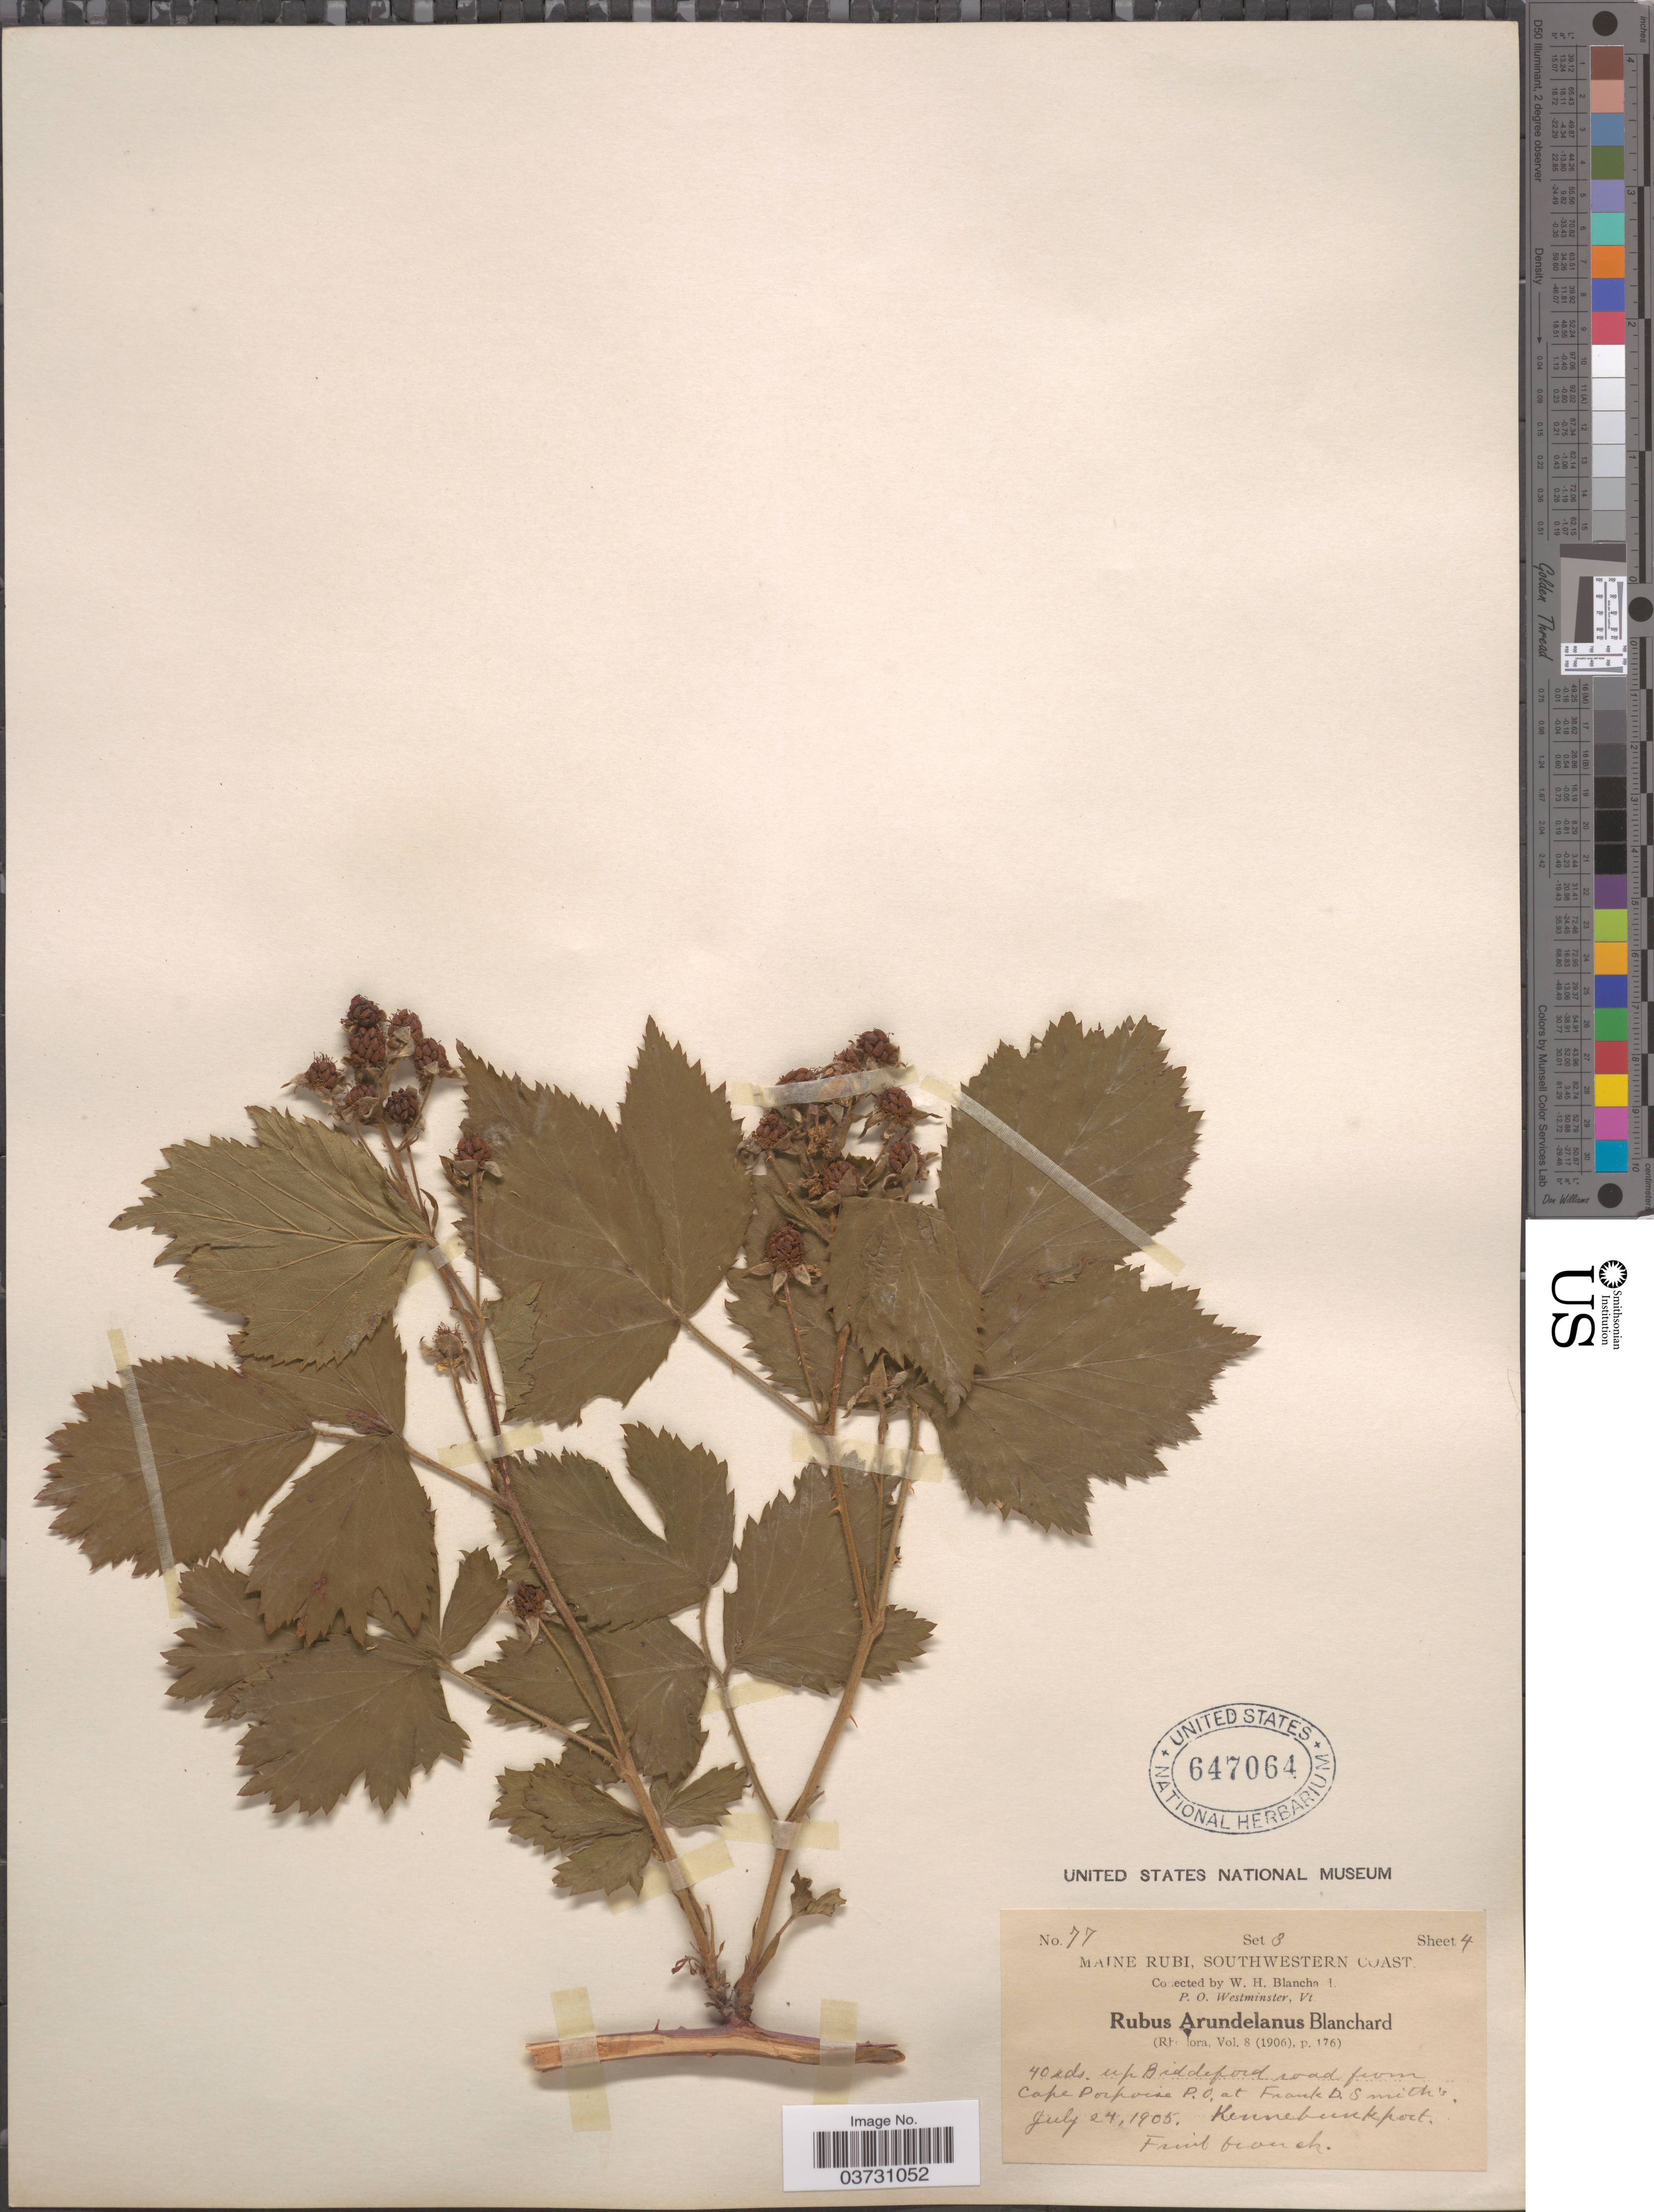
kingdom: Plantae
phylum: Tracheophyta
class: Magnoliopsida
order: Rosales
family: Rosaceae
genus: Rubus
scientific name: Rubus recurvans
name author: Blanch.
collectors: W. H. Blanchard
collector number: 77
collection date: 1905-07-24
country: United States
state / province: Maine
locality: Southwestern Coast. 40rds. up Biddeford road from Cape Porpoise. P.O. at Frank D.Smith's. Kennebunkport.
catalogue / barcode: US 647064